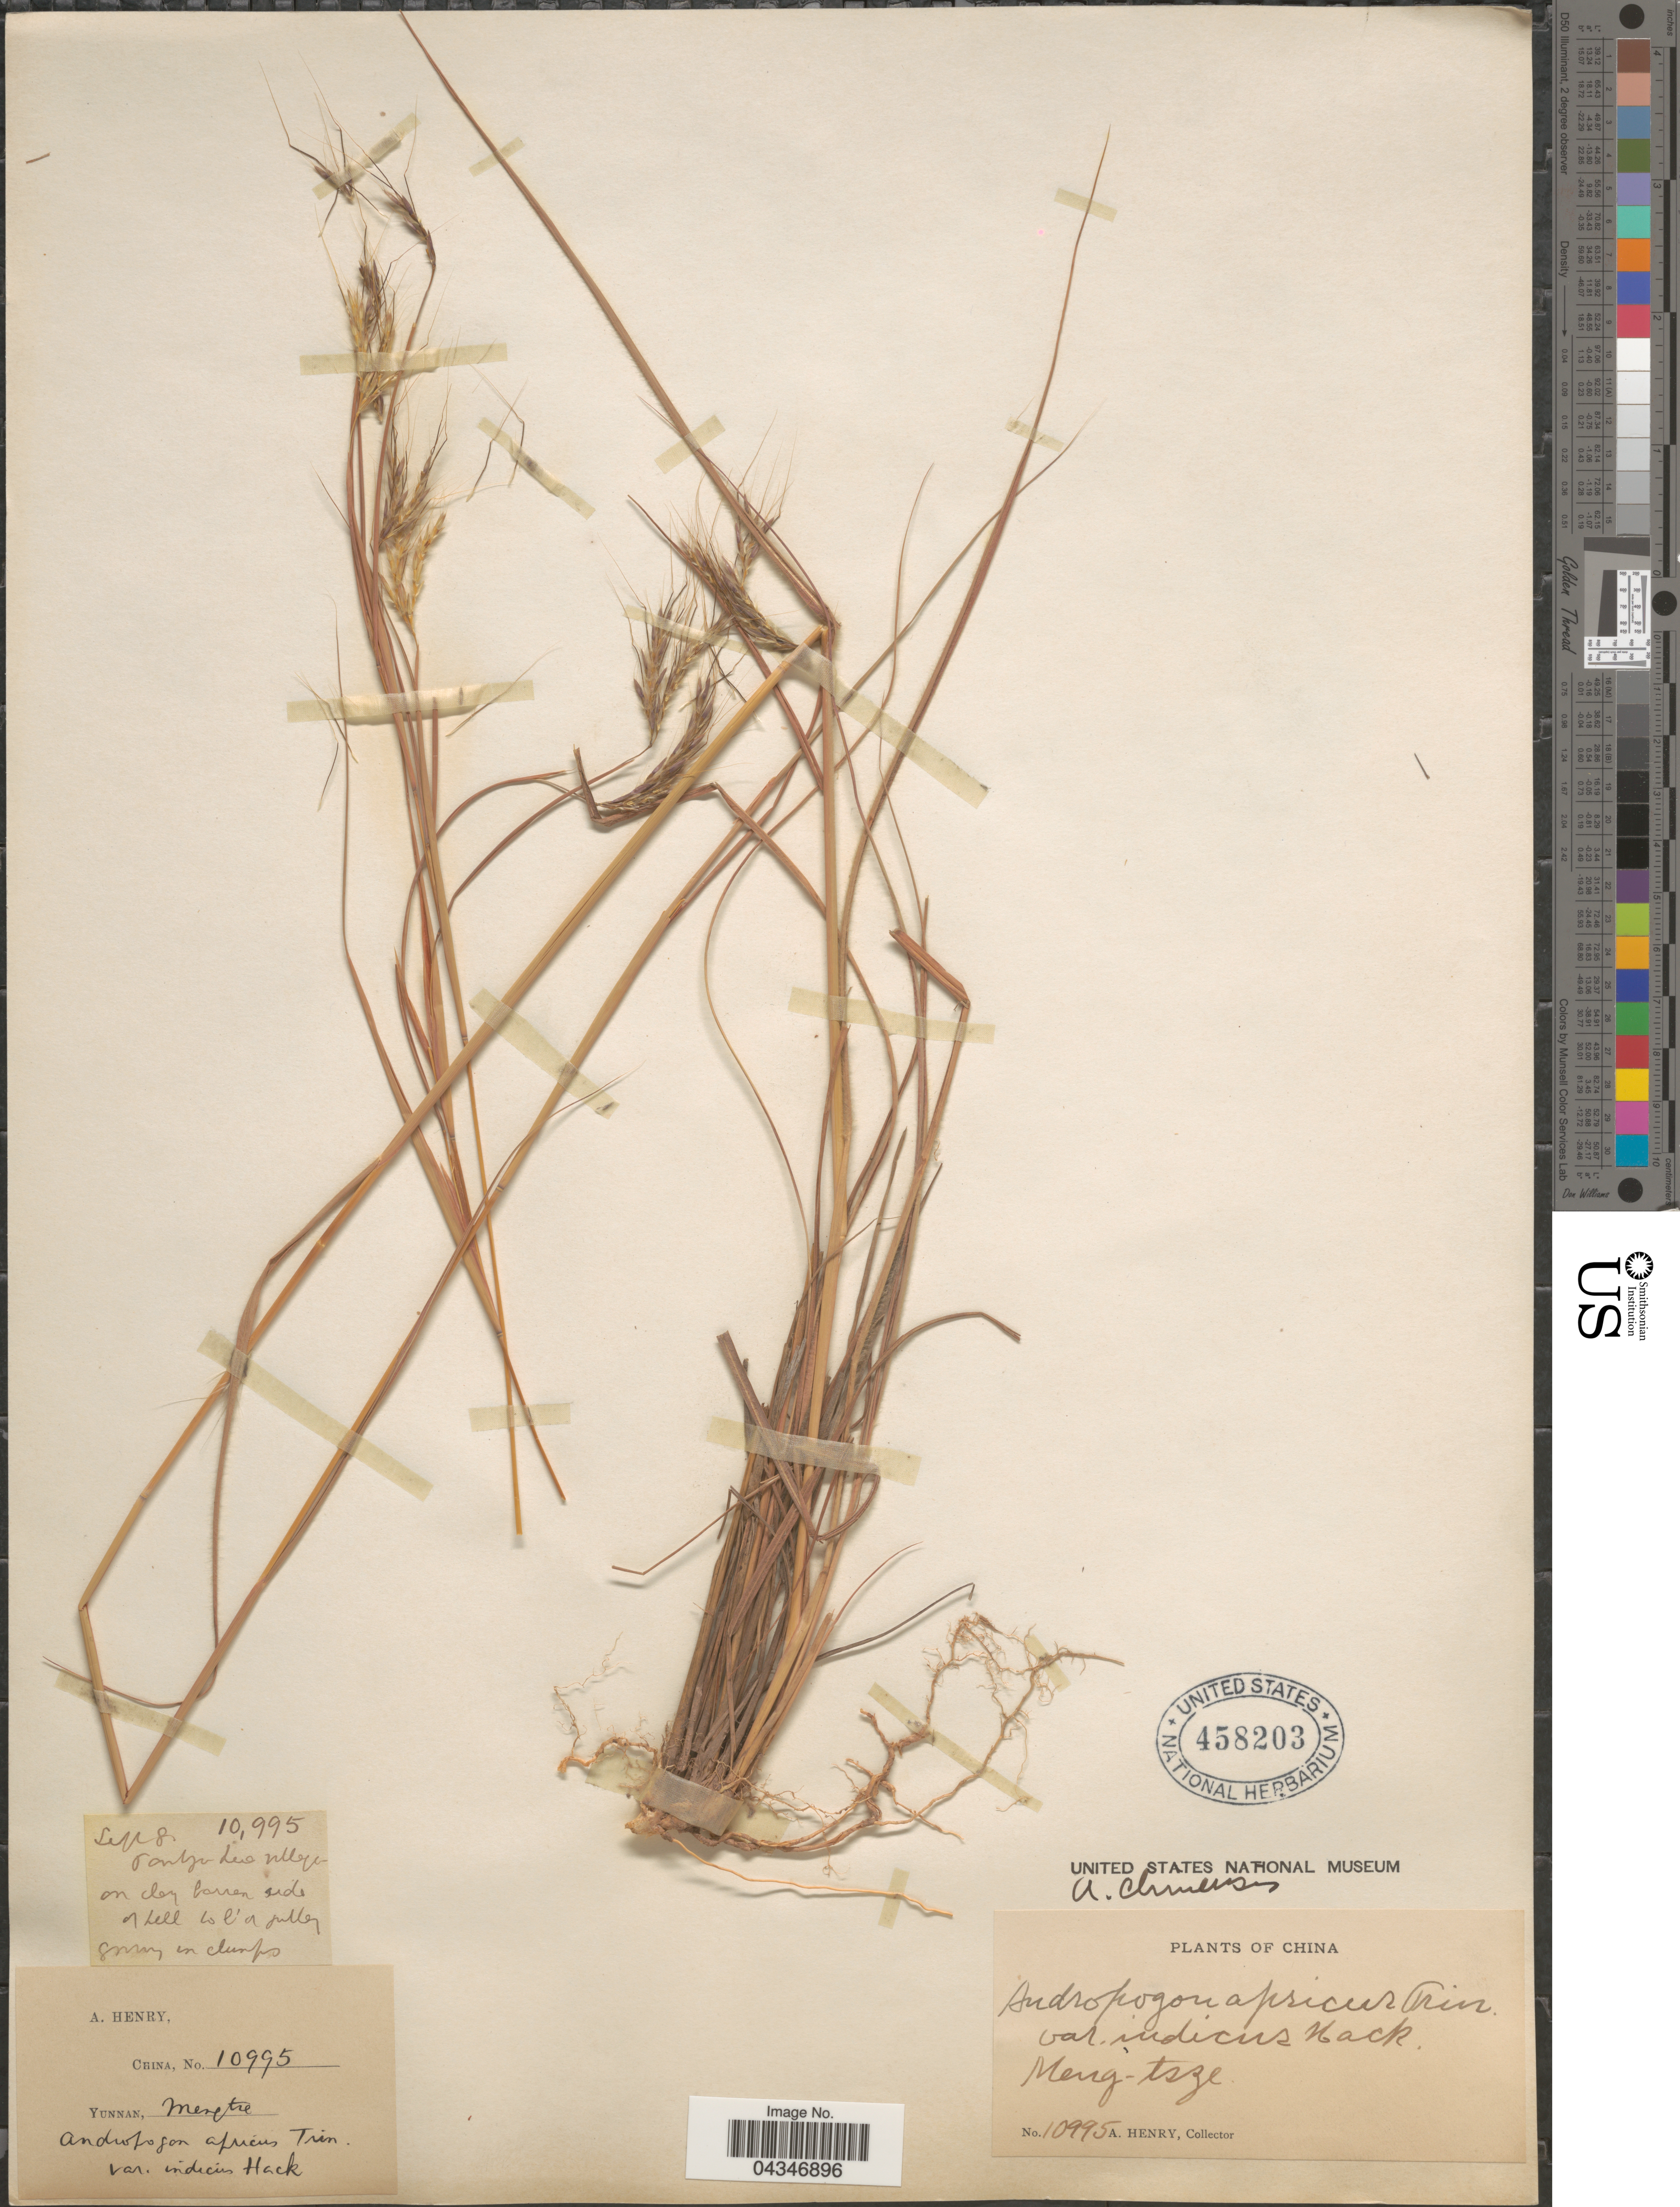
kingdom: Plantae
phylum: Tracheophyta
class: Liliopsida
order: Poales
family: Poaceae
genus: Andropogon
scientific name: Andropogon chinensis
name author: (Nees) Merr.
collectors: A. Henry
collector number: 10995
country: China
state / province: Yunnan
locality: Meng-tsze.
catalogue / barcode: US 458203